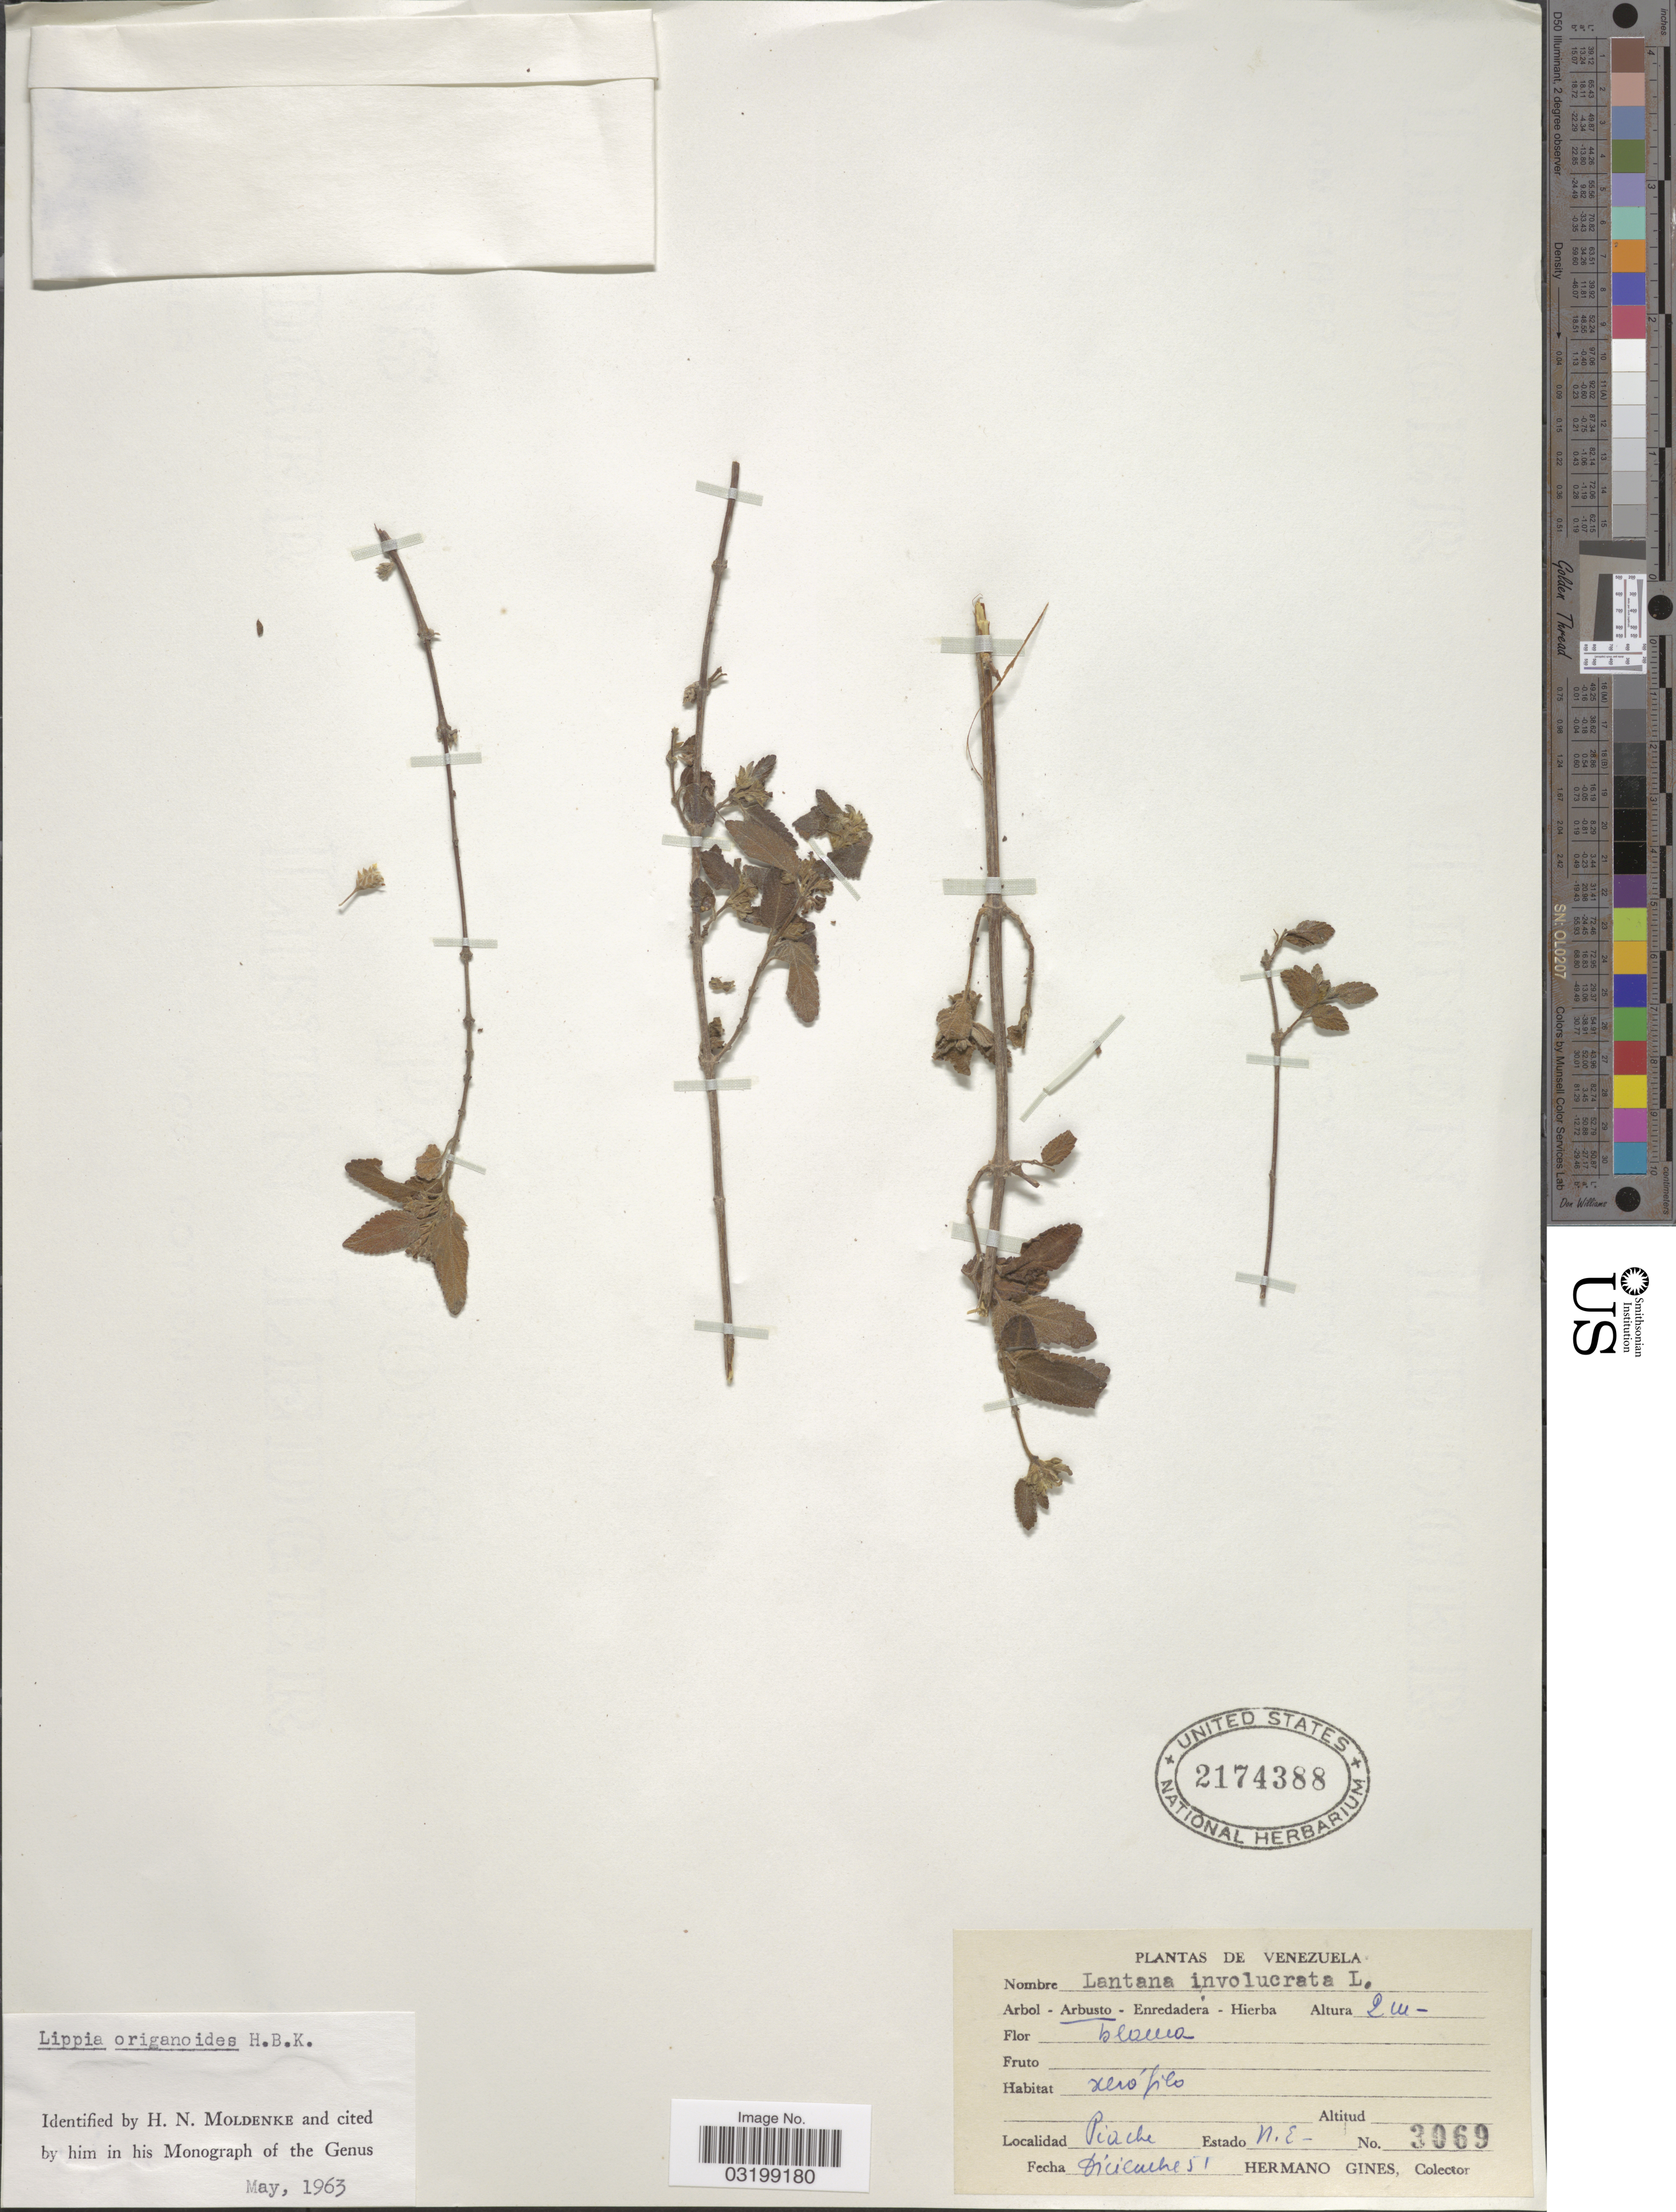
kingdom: Plantae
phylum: Tracheophyta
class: Magnoliopsida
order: Lamiales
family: Verbenaceae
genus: Lippia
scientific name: Lippia origanoides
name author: Kunth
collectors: Bro. Gines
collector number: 3069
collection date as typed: Transcribed d/m/y: /12/51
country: Venezuela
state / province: Nueva Esparta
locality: Piache.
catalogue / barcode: US 2174388